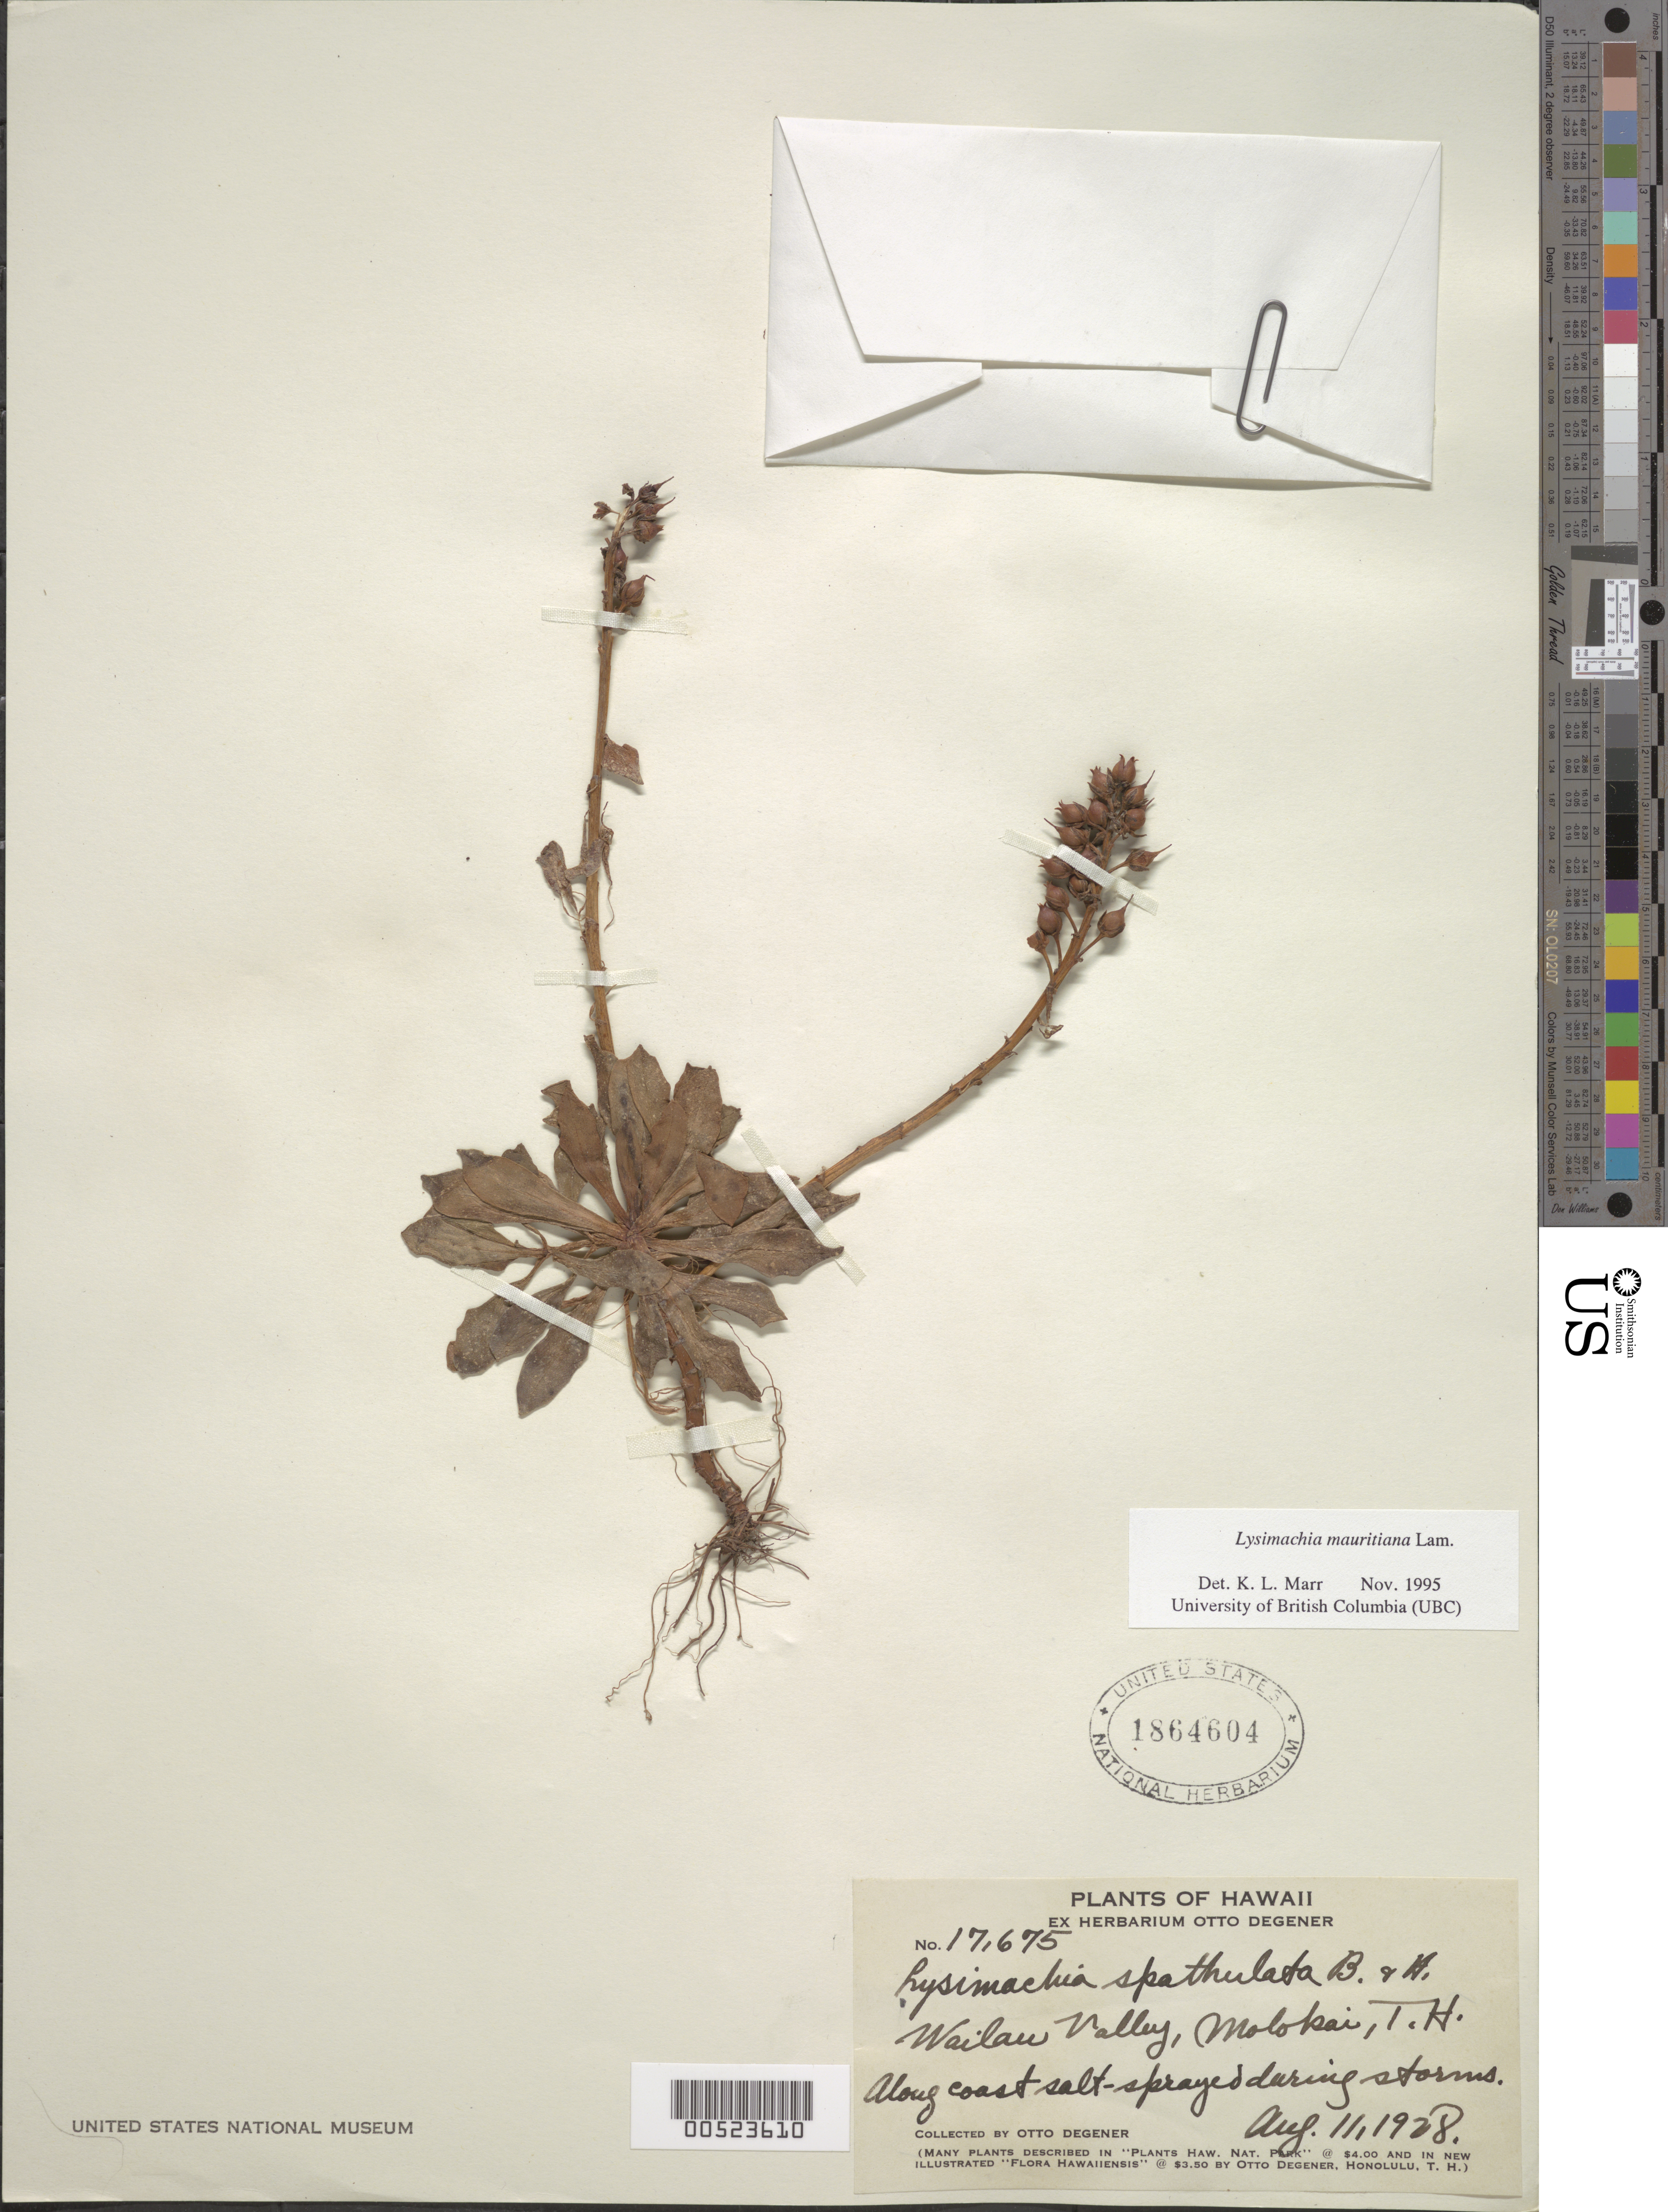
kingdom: Plantae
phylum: Tracheophyta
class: Magnoliopsida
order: Ericales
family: Primulaceae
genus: Lysimachia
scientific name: Lysimachia mauritiana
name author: Lam.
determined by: Marr, K. L.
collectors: O. Degener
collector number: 17675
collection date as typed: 11 Aug 1928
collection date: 1928-08-11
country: United States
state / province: Hawaii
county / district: Maui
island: Moloka'i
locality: Wailau Valley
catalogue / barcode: US 1864604